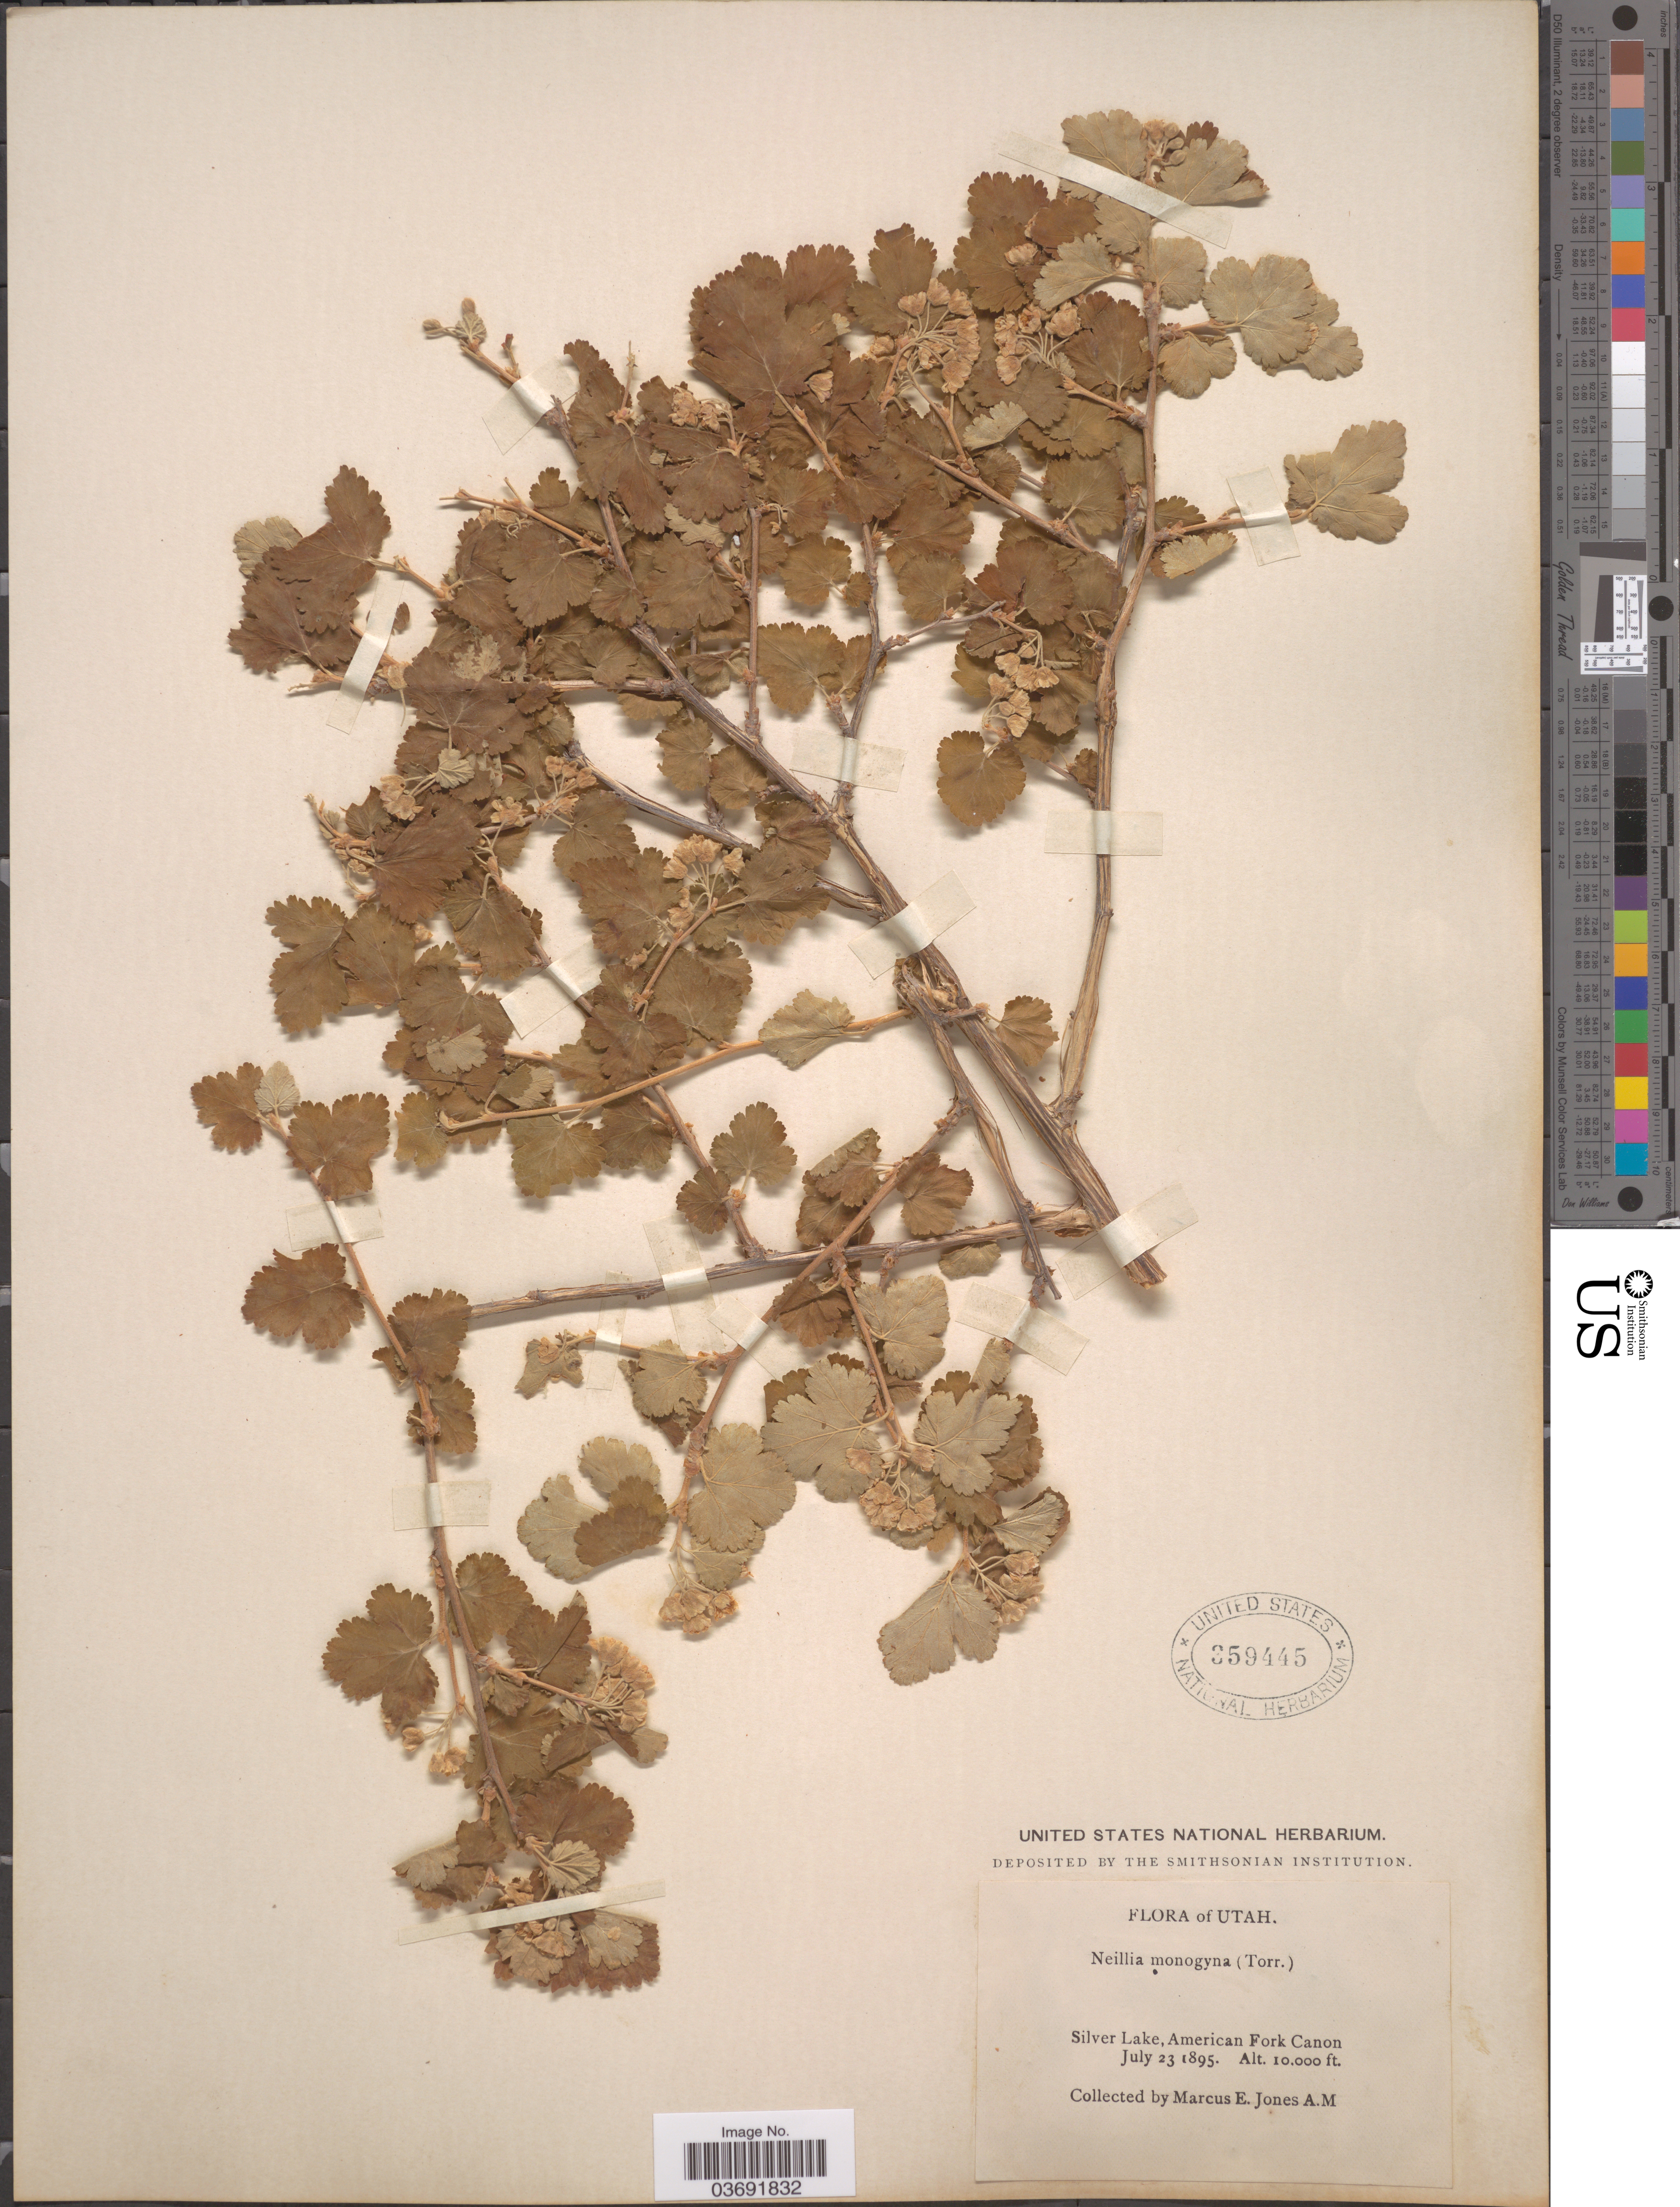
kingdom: Plantae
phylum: Tracheophyta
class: Magnoliopsida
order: Rosales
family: Rosaceae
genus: Physocarpus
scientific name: Physocarpus monogynus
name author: (Torr.) J.M. Coult.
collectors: M. E. Jones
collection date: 1895-07-23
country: United States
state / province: Utah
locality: Silver Lake, American Fork Canon.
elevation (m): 3048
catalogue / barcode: US 359445